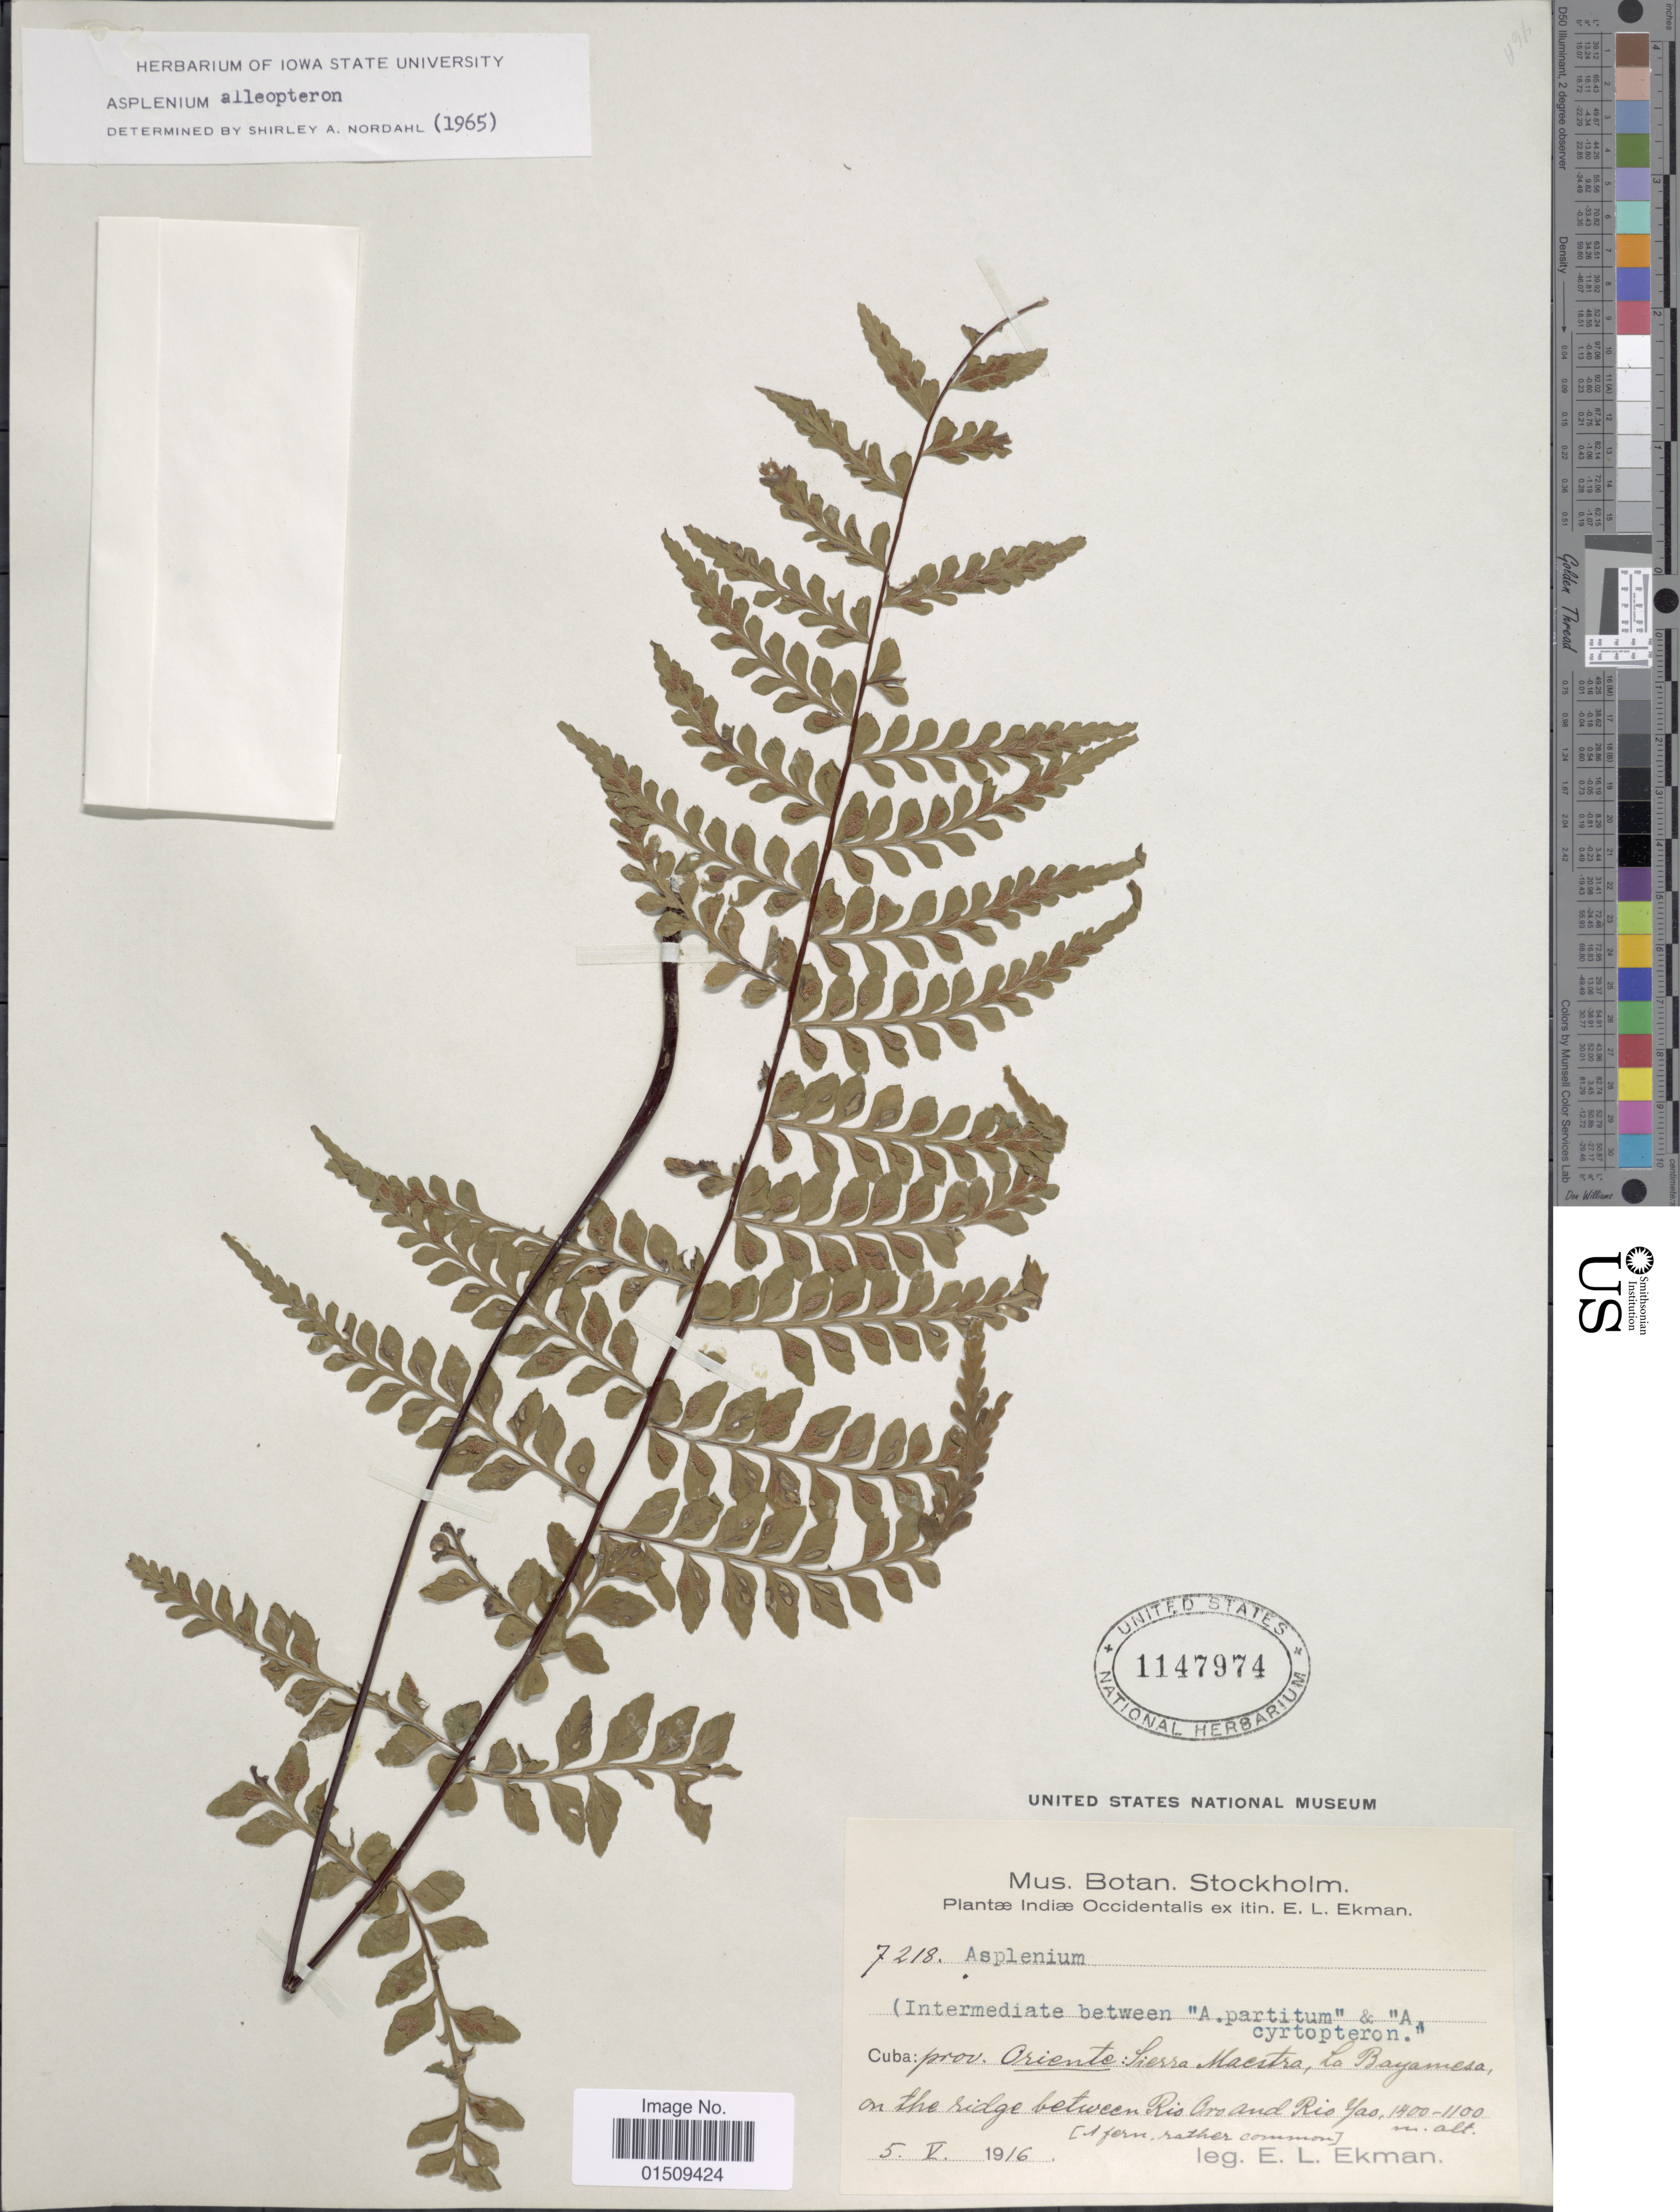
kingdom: Plantae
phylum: Tracheophyta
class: Polypodiopsida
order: Polypodiales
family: Aspleniaceae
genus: Asplenium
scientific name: Asplenium radicans var. radicans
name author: L.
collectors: E. L. Ekman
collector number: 7218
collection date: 1916-05-05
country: Cuba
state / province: Granma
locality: Cuba: Prov. Oriente; Sierra Maestra, La Bayamesa, on the ridge between Rio Oro and Rio Yao.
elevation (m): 1100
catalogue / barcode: US 1147974